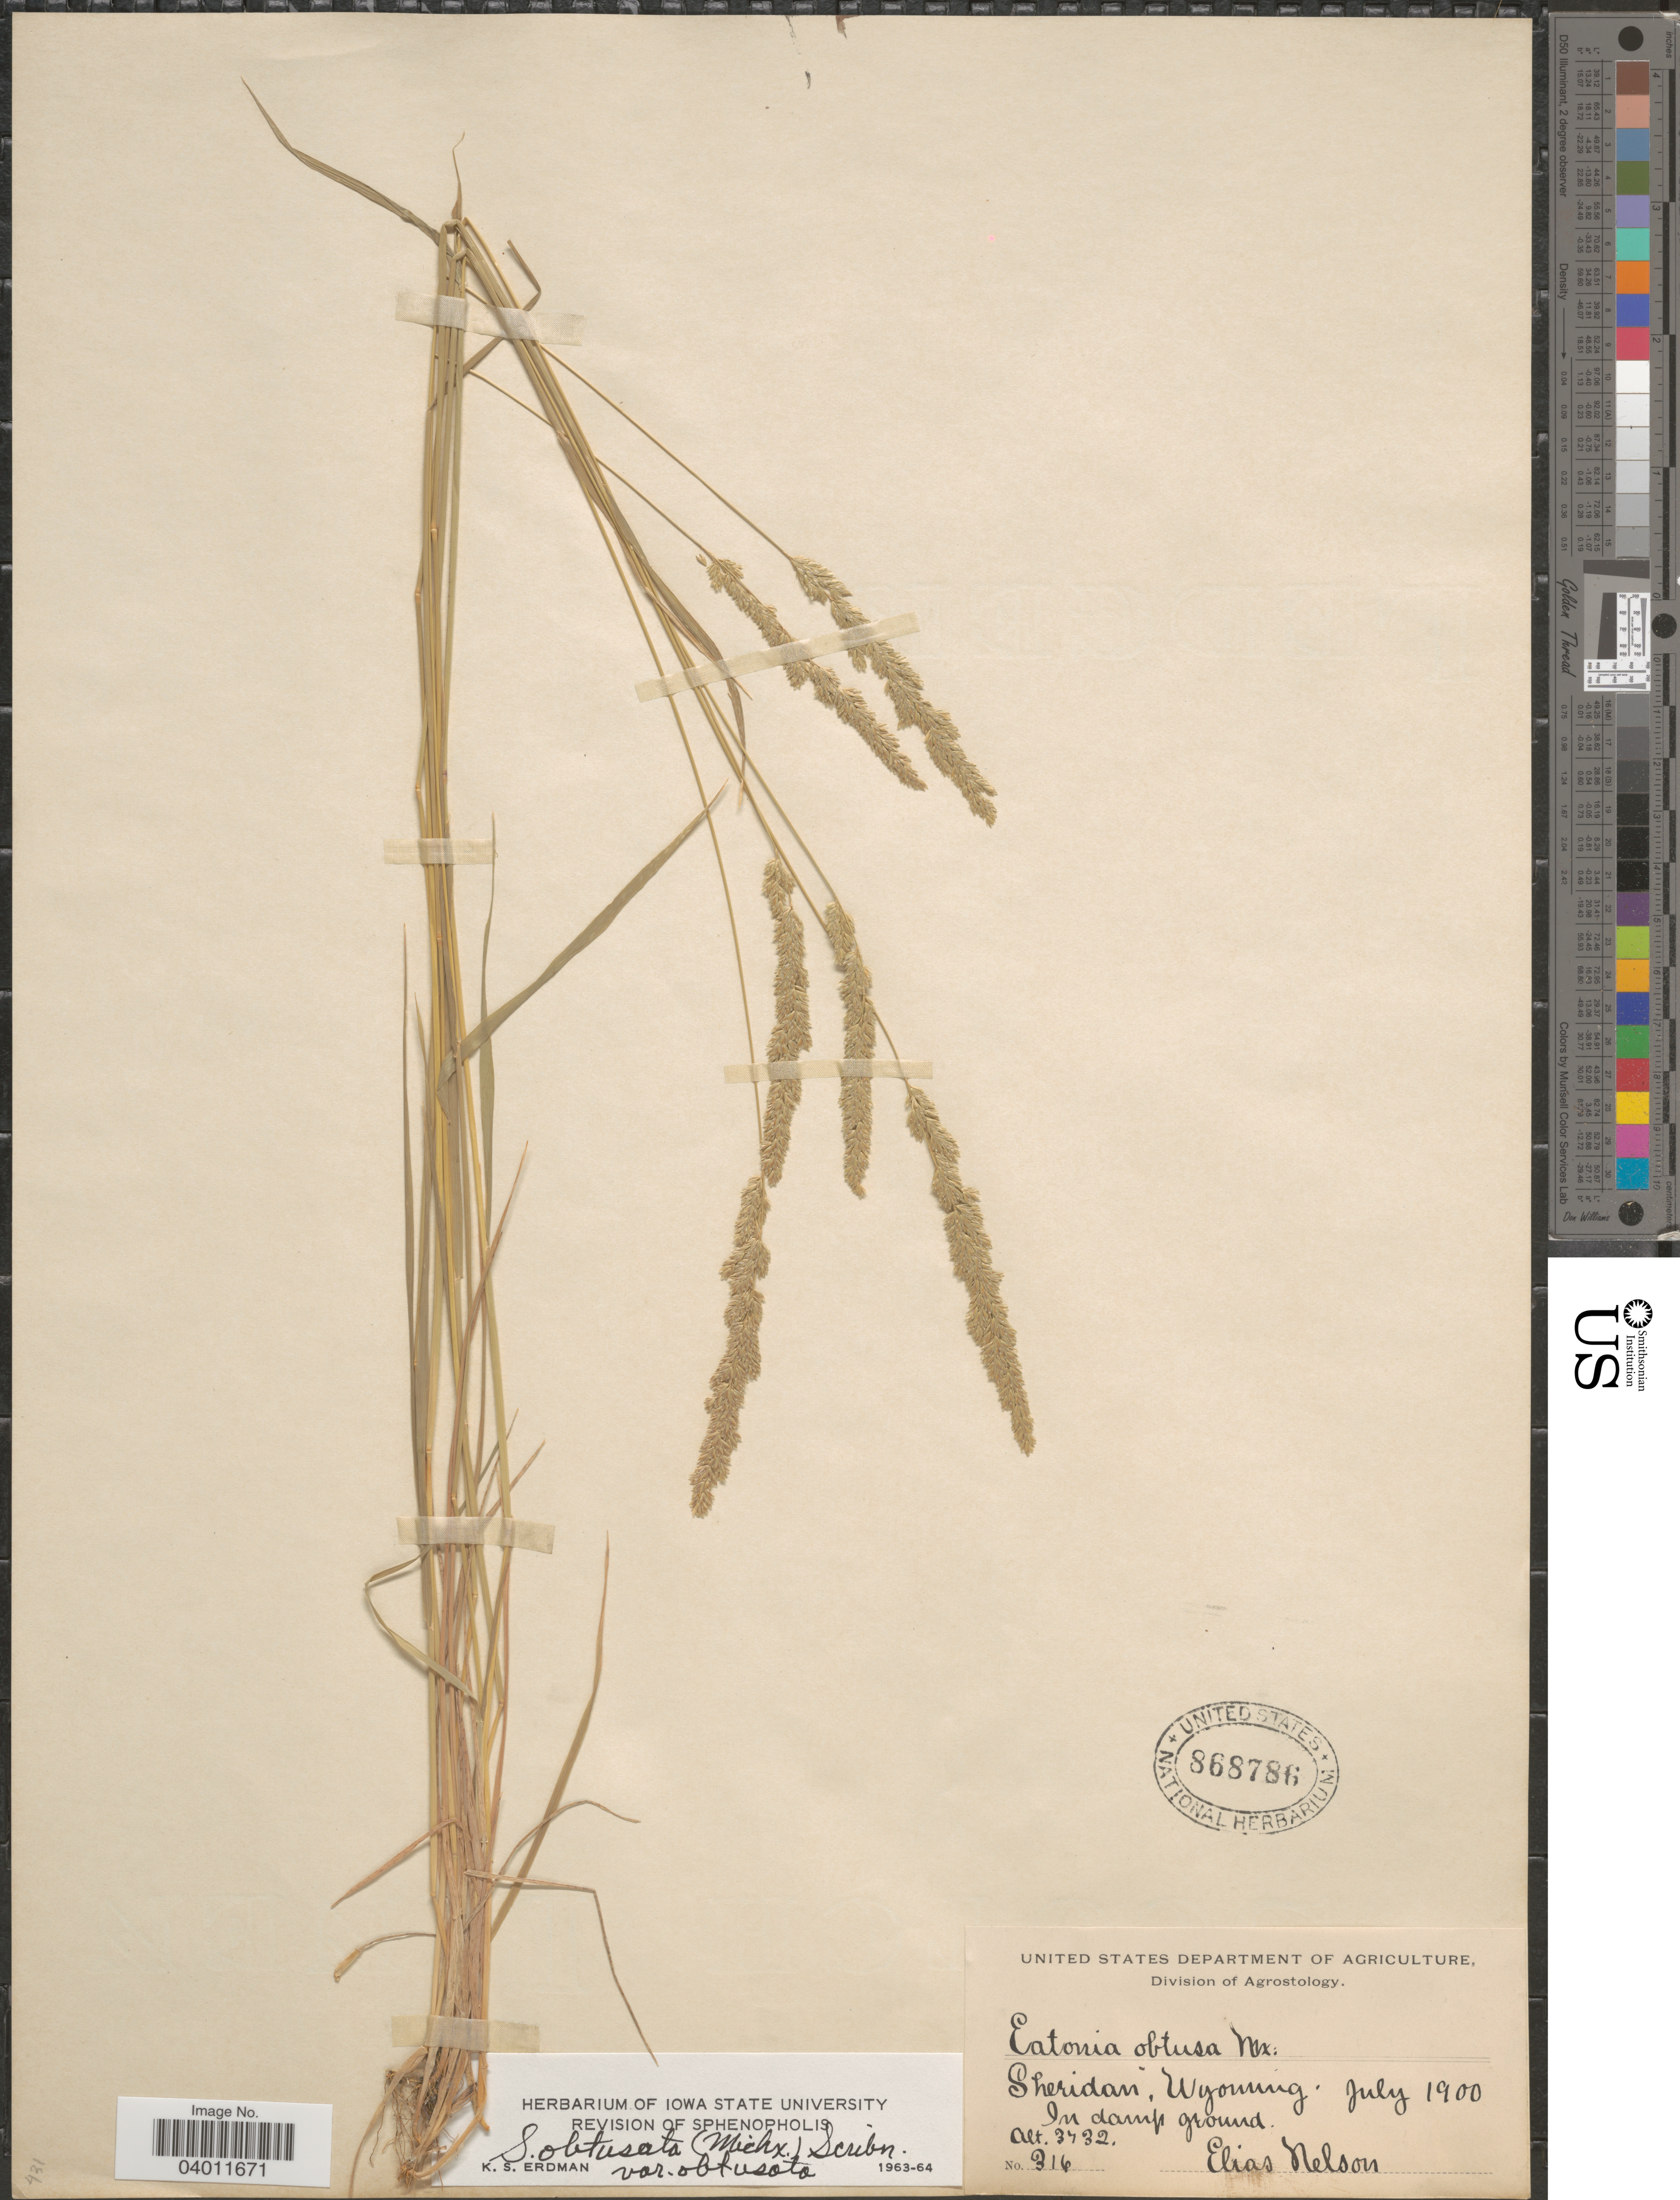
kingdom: Plantae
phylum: Tracheophyta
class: Liliopsida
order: Poales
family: Poaceae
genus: Sphenopholis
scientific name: Sphenopholis obtusata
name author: (Michx.) Scribn.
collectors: E. Nelson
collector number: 316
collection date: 1900-07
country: United States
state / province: Wyoming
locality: Sheridan, in damp ground.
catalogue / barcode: US 868786